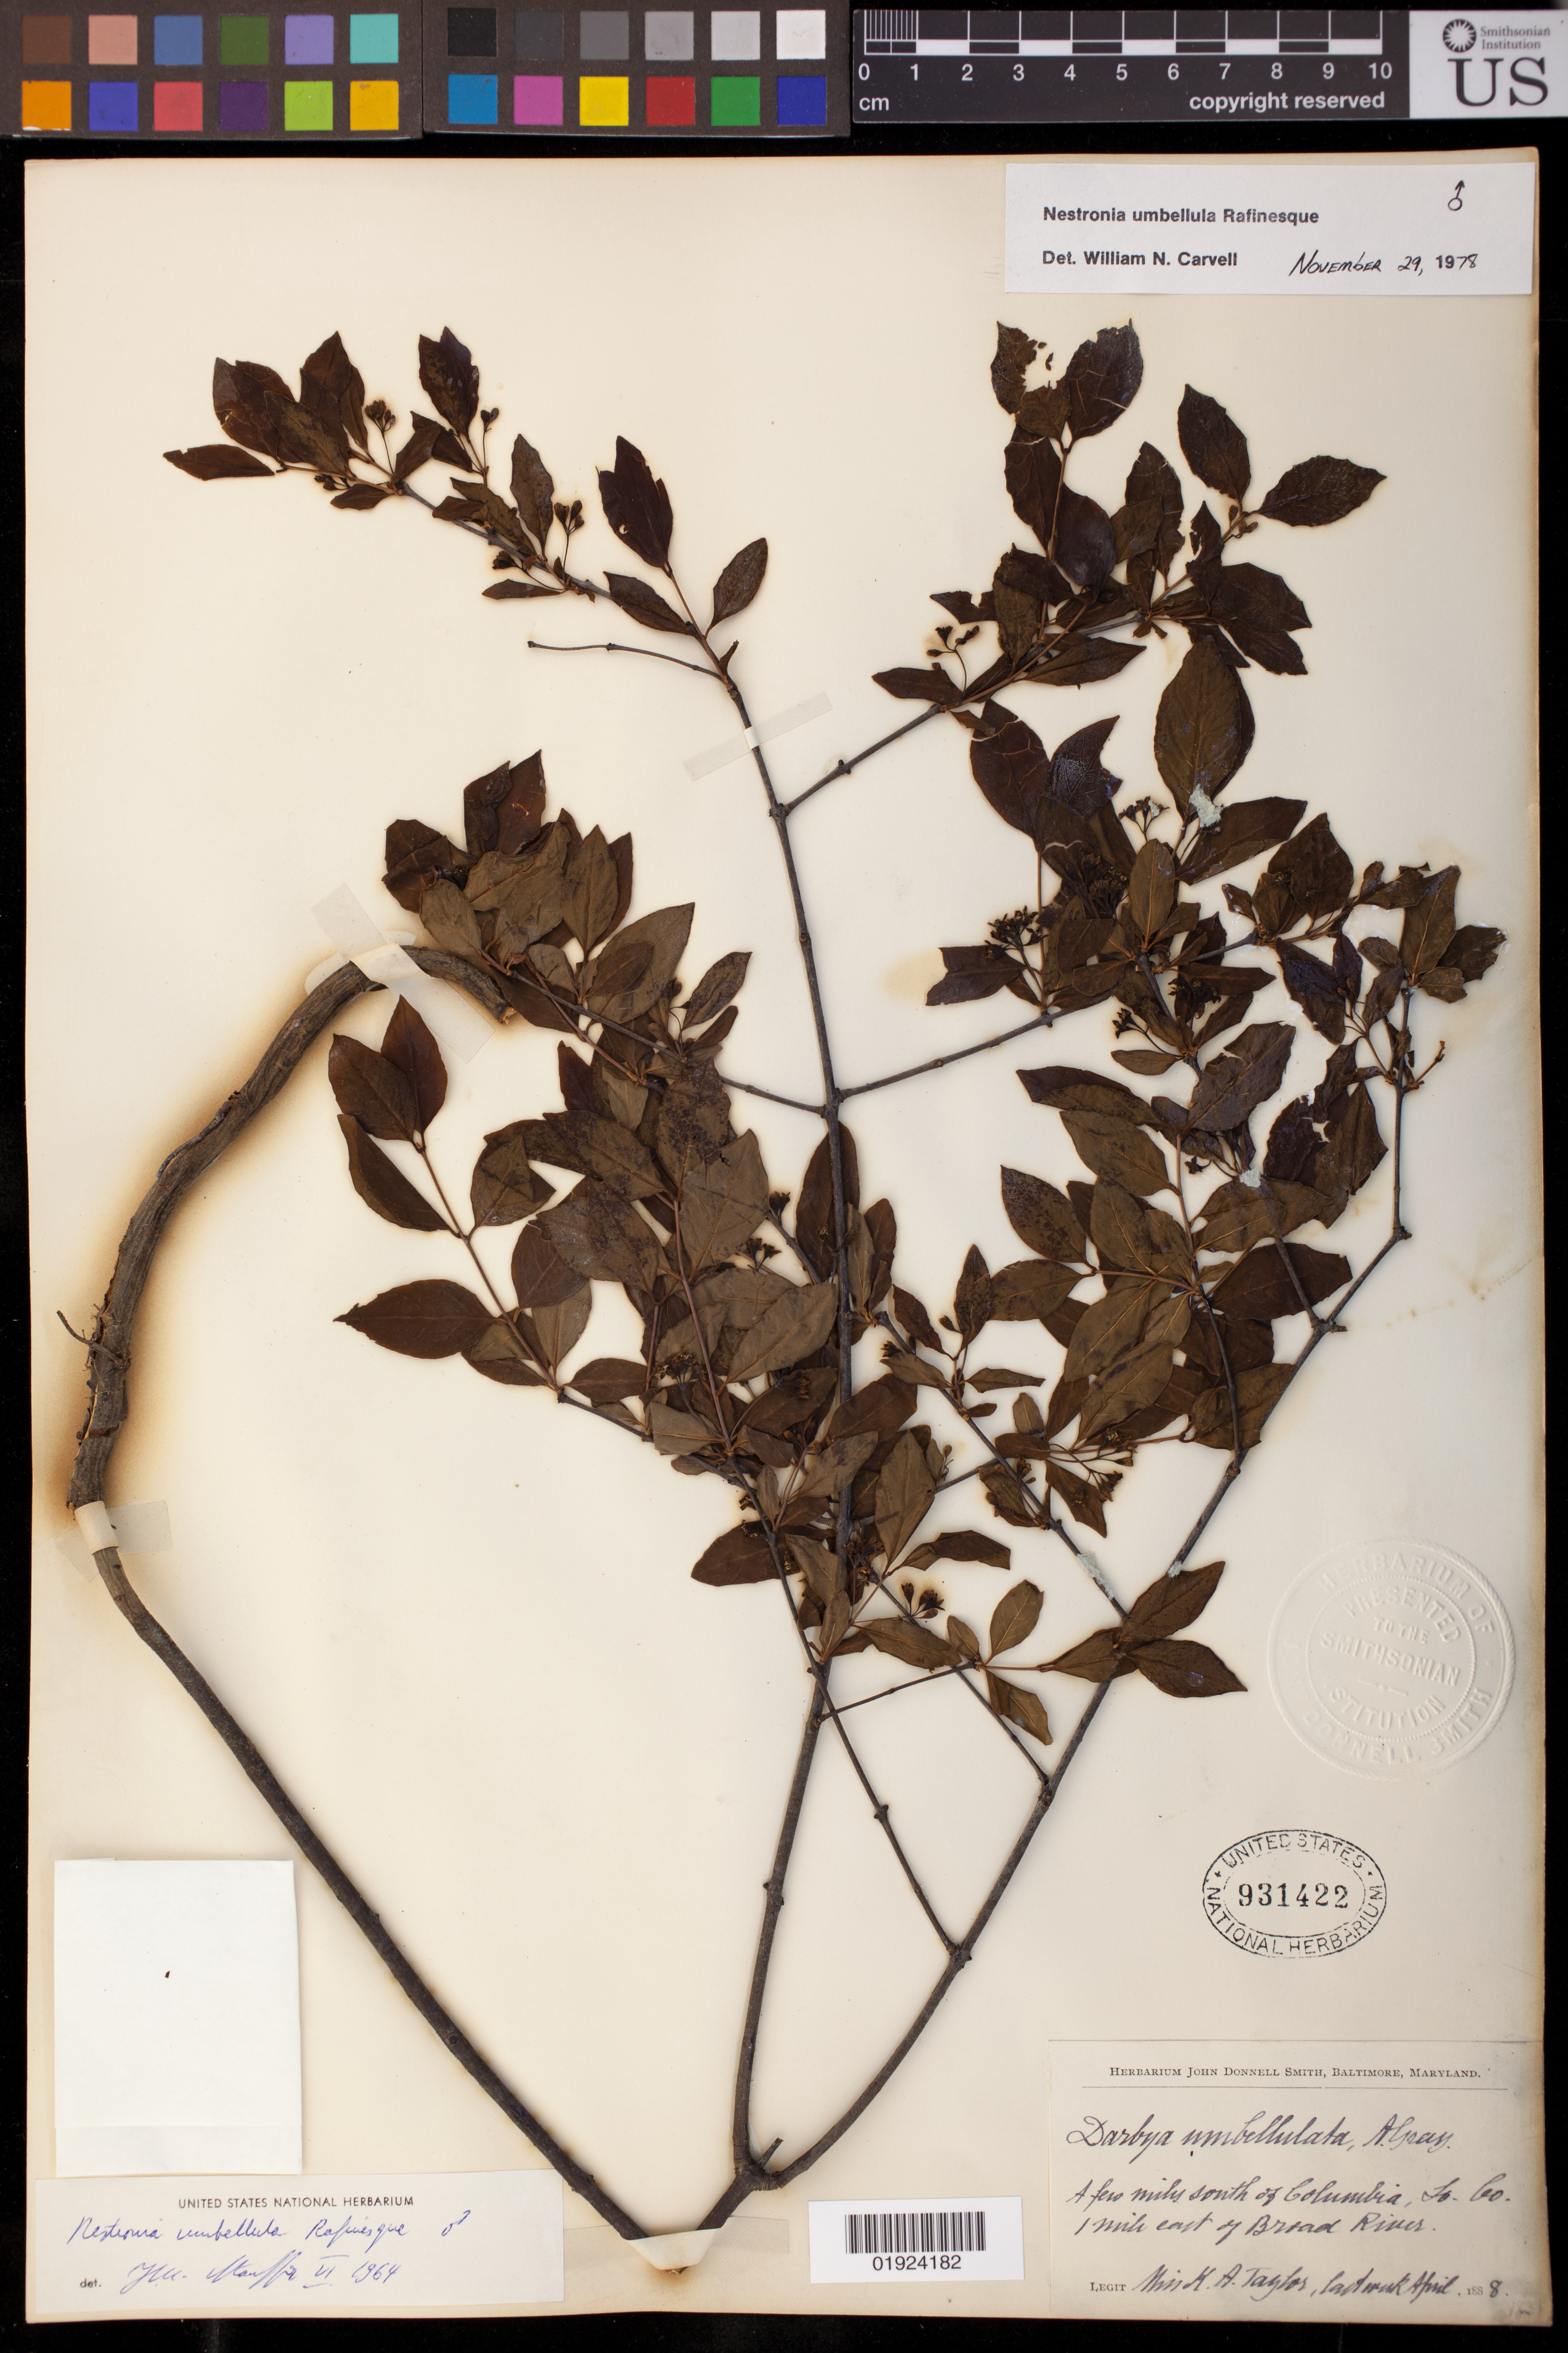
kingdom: Plantae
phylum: Tracheophyta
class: Magnoliopsida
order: Santalales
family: Santalaceae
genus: Nestronia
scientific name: Nestronia umbellula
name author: Raf.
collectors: K. A. Taylor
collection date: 1888-04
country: United States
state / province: South Carolina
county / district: Richland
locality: A few miles south of Columbia, So. Co. 1 mile east of Broad River.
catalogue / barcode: US 931422